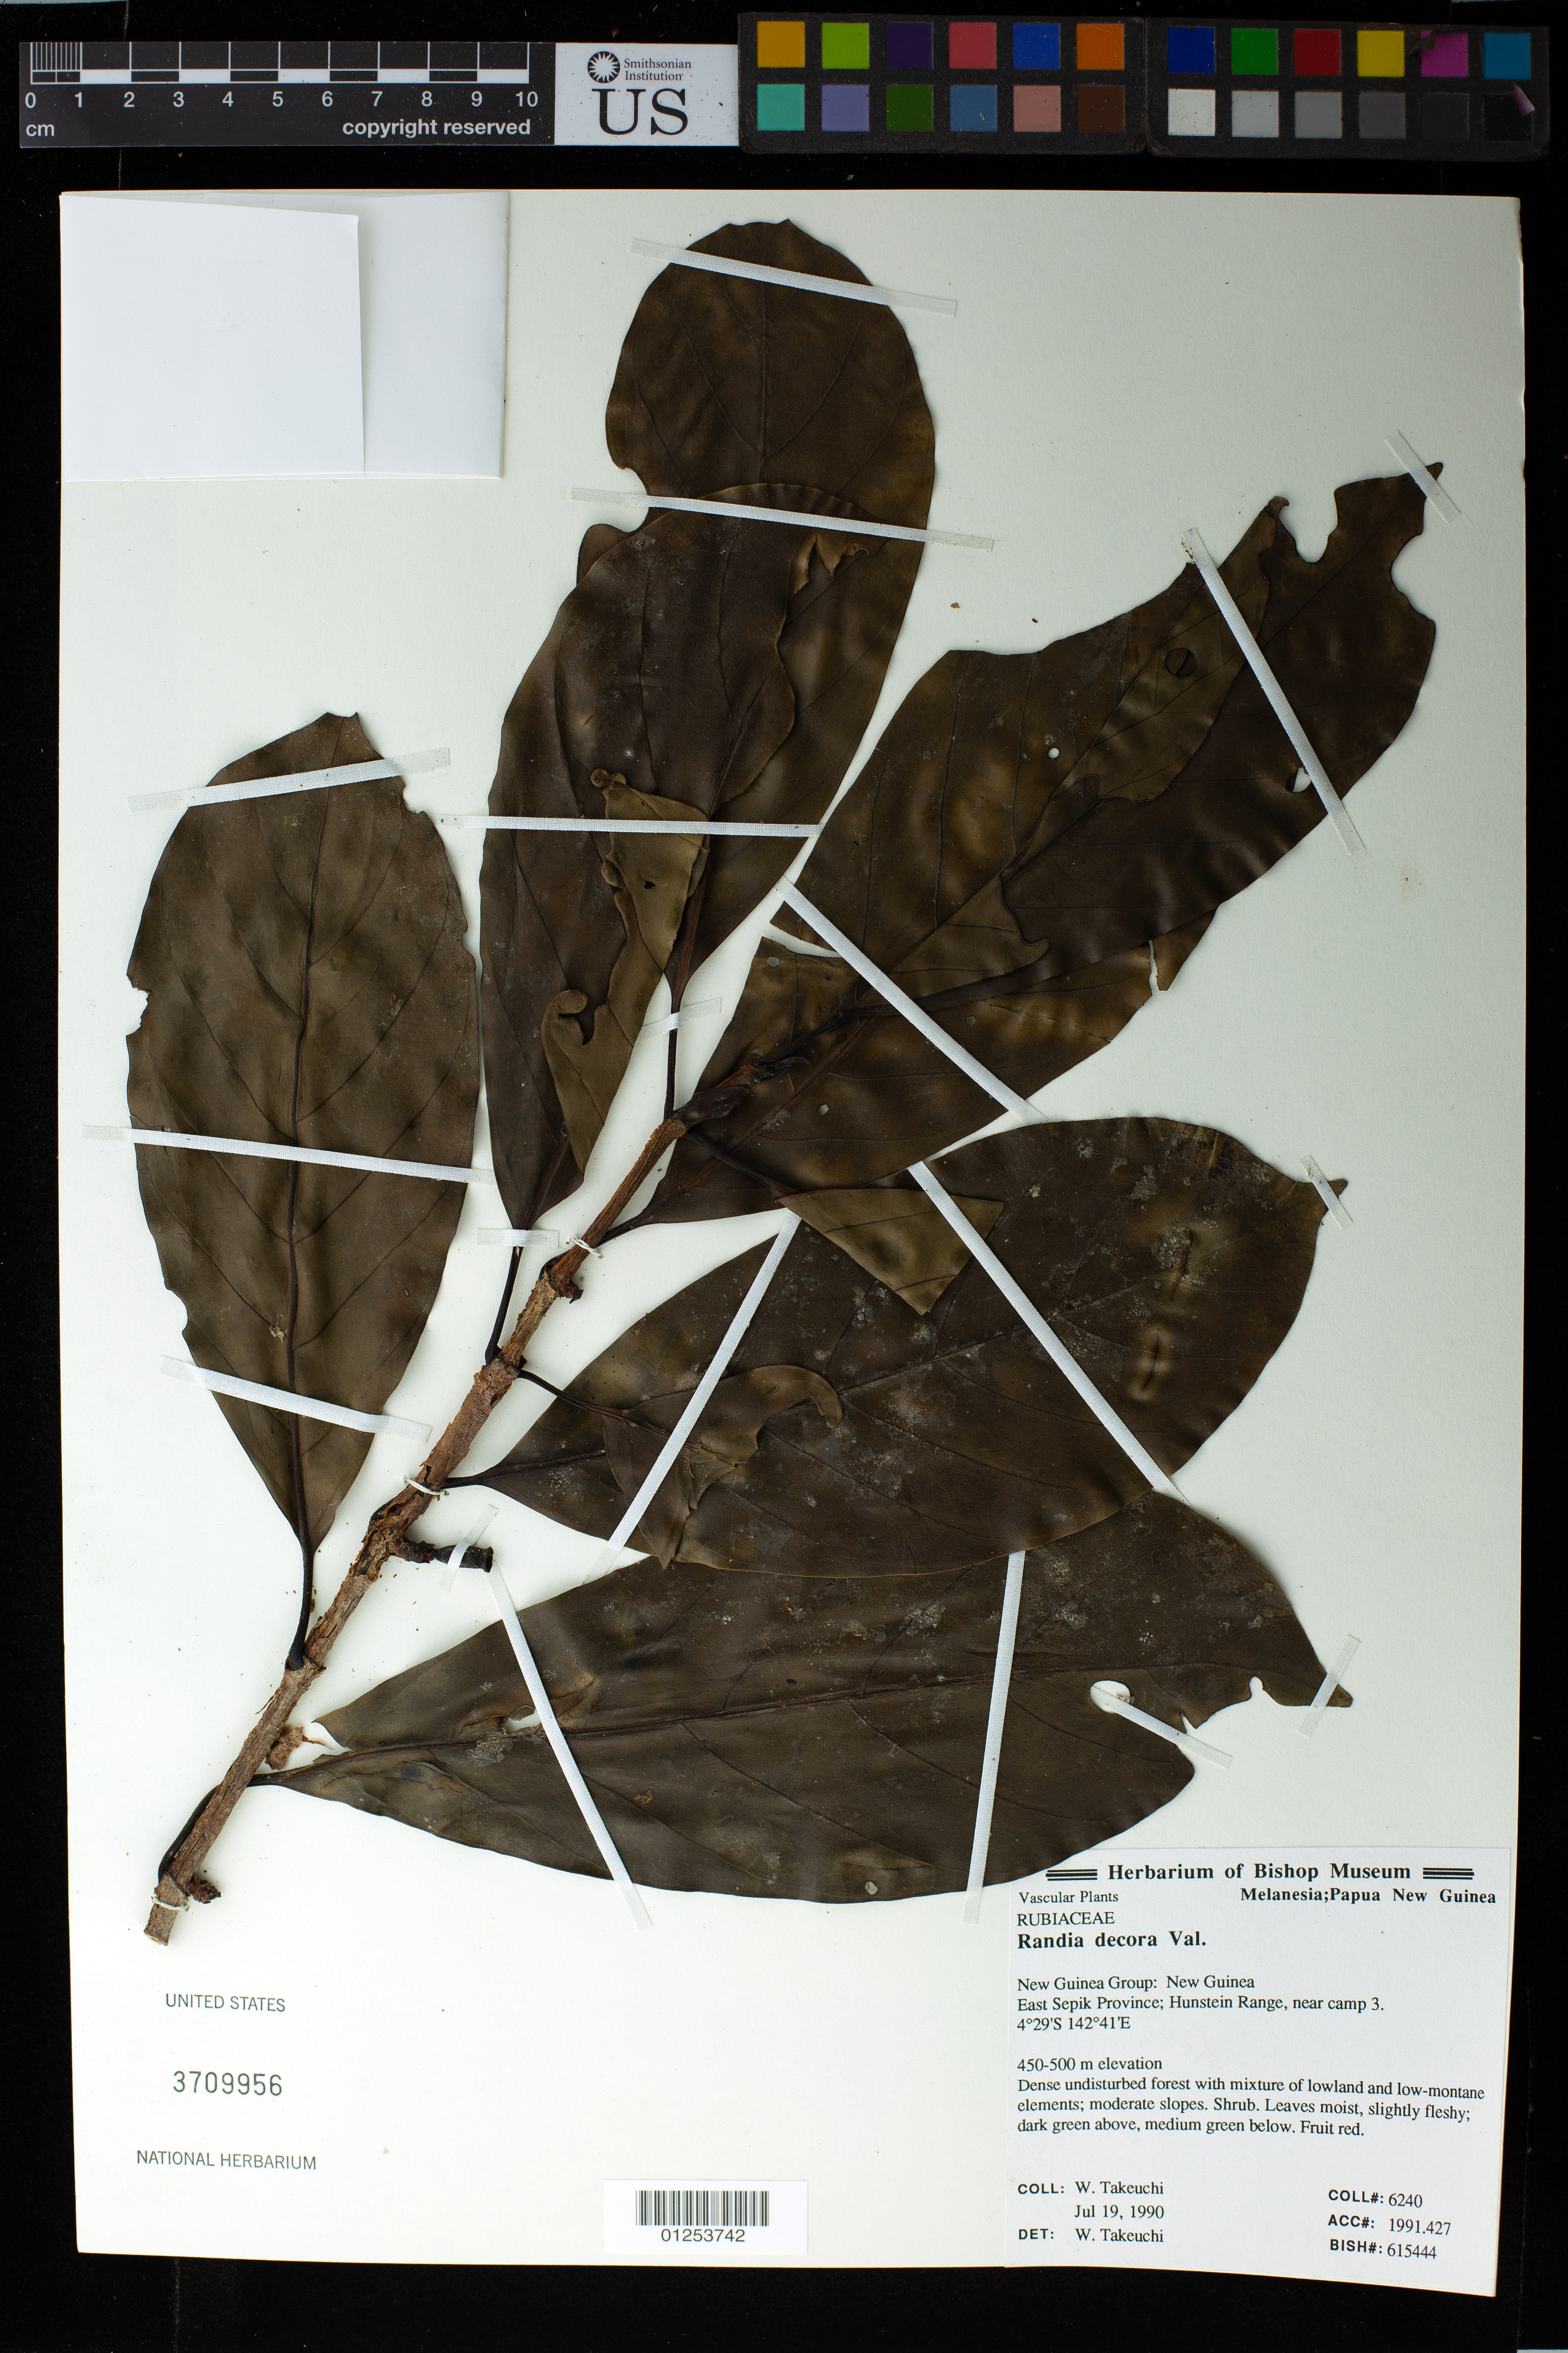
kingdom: Plantae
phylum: Tracheophyta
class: Magnoliopsida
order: Gentianales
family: Rubiaceae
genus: Atractocarpus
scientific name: Atractocarpus decorus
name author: (Valeton) Puttock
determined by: Wagner, W. L., (BOT), Smithsonian Institution - National Museum of Natural History (UNITED STATES)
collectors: W. Takeuchi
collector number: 6240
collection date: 1990-07-19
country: Papua New Guinea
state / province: East Sepik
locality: Hunstein Range, near camp 3.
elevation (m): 450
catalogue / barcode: US 3709956